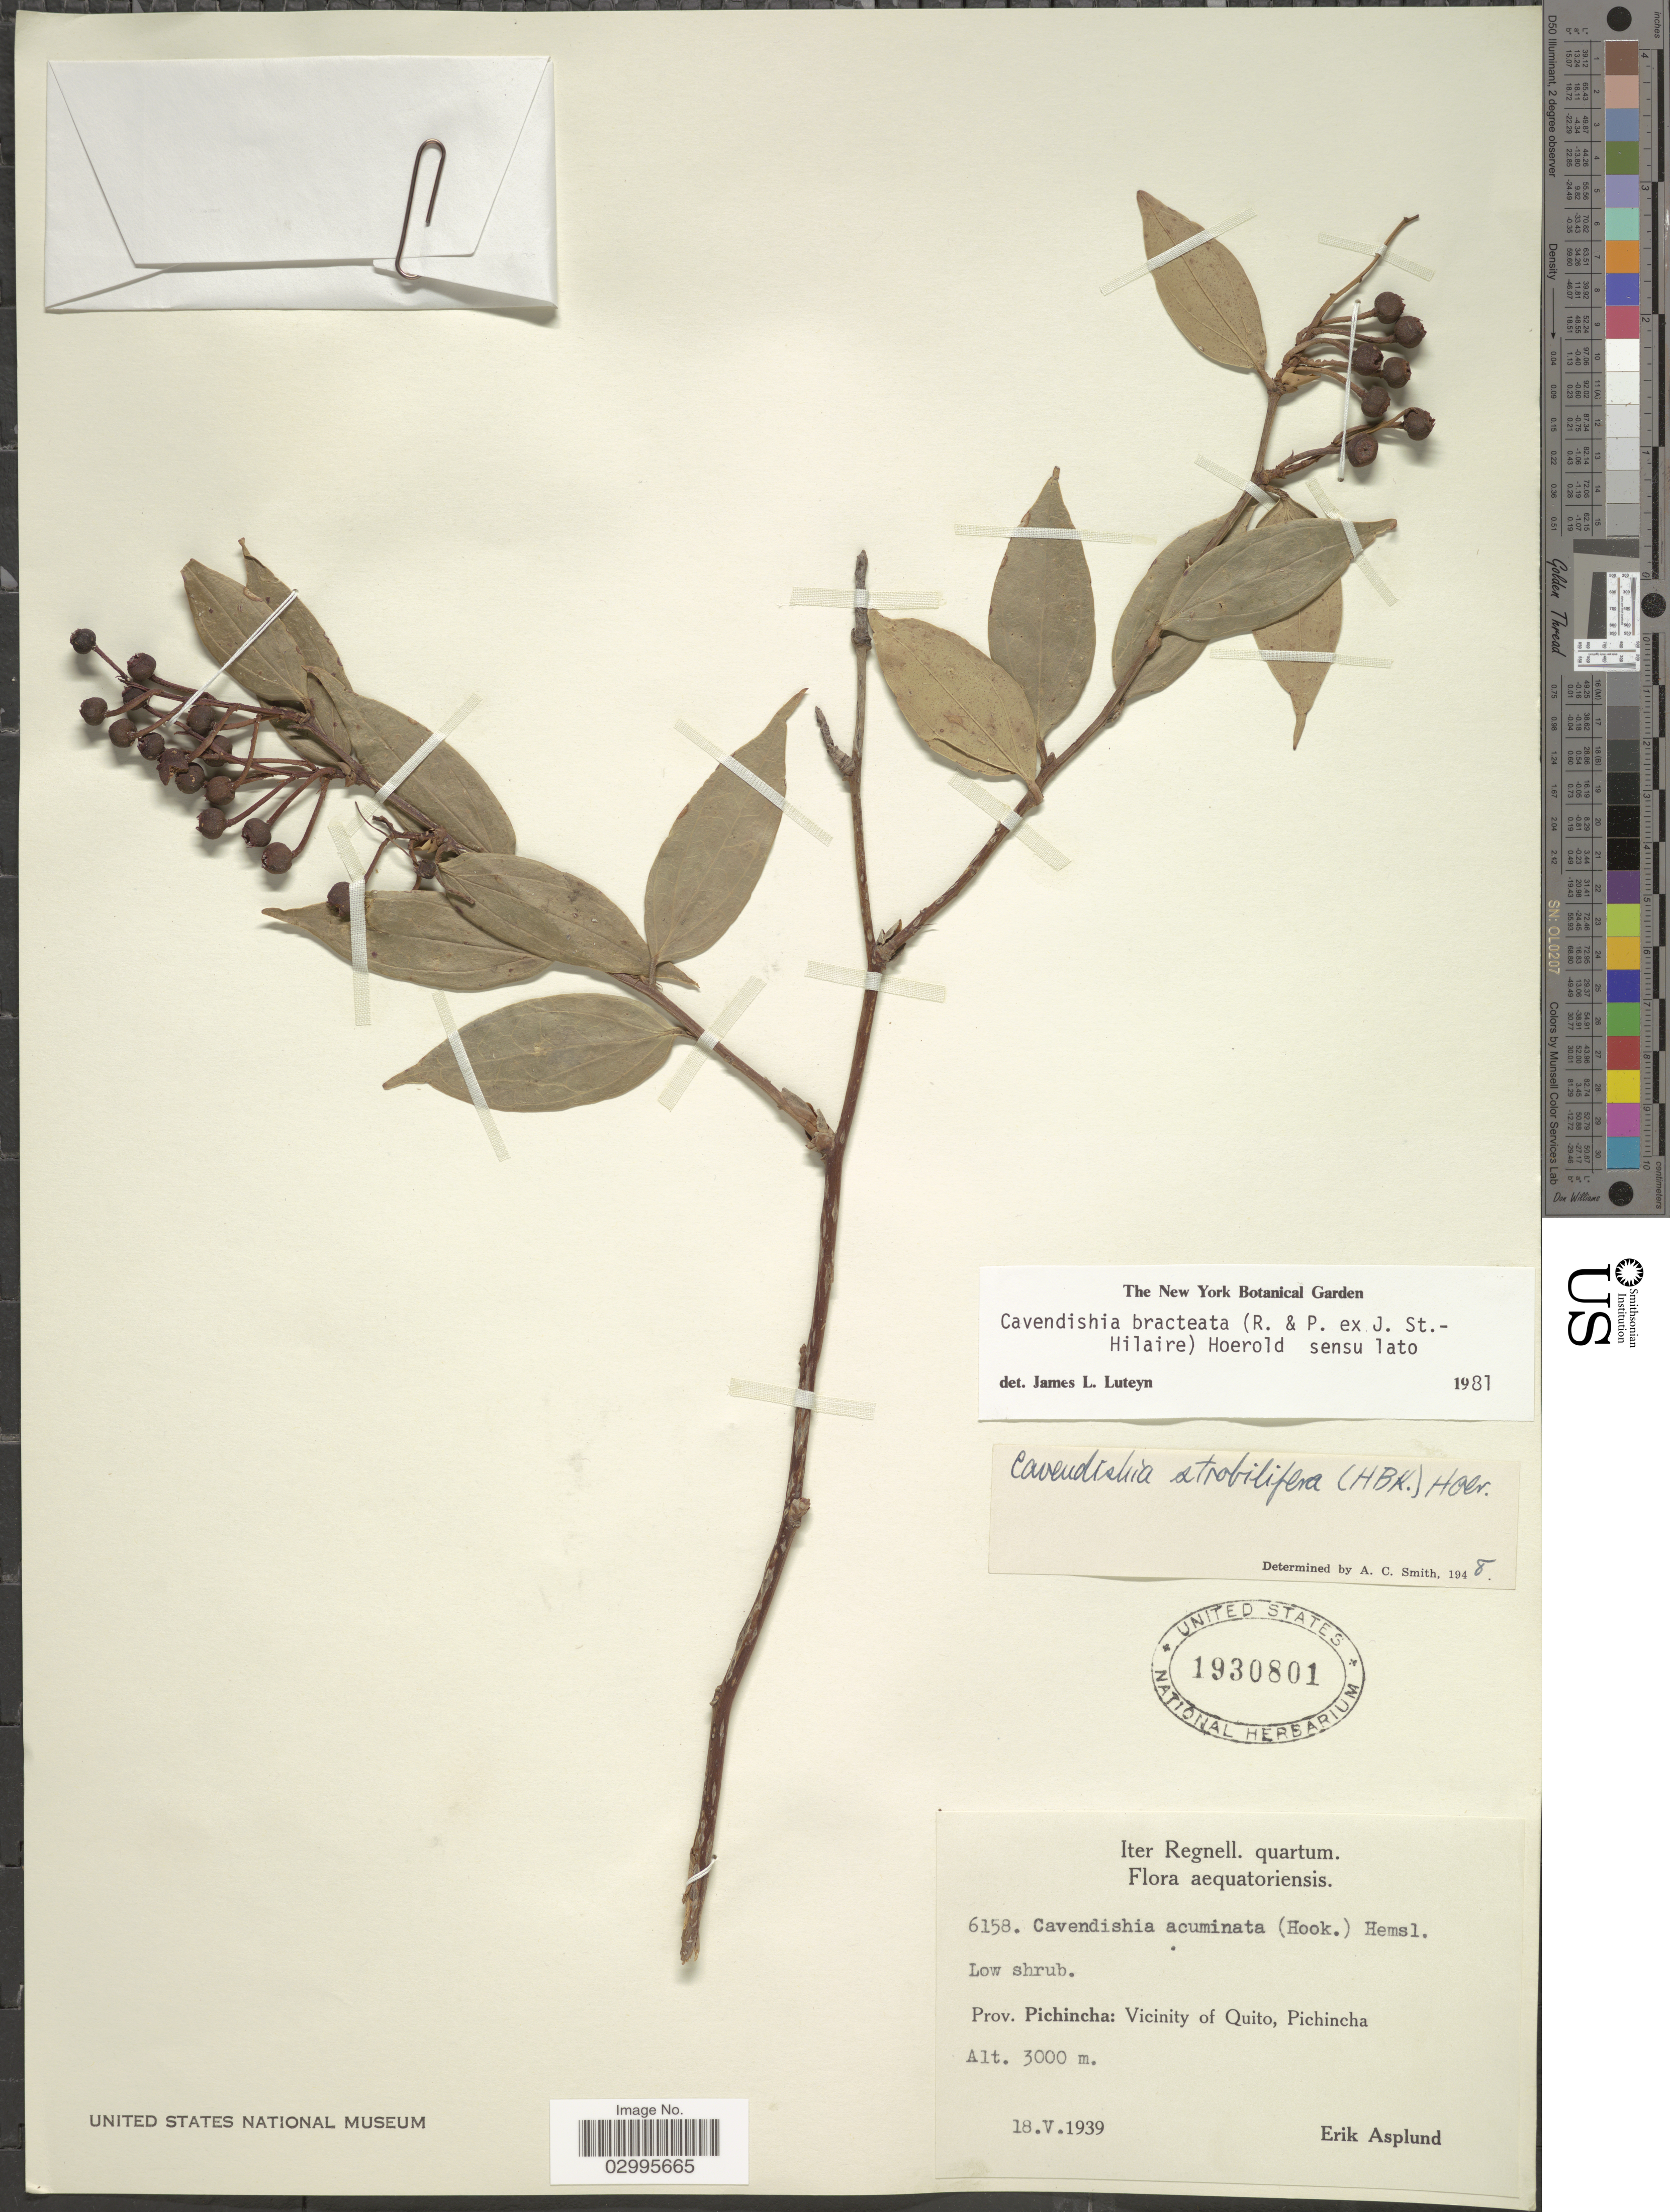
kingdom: Plantae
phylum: Tracheophyta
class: Magnoliopsida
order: Ericales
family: Ericaceae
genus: Cavendishia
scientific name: Cavendishia bracteata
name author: (Ruiz & Pav. ex J. St.-Hil.) Hoerold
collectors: E. Asplund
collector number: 6158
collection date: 1939-05-18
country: Ecuador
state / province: Pichincha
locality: Aequatoriensis. Vicinity of Quito, Pichincha.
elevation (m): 3000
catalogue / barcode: US 1930801